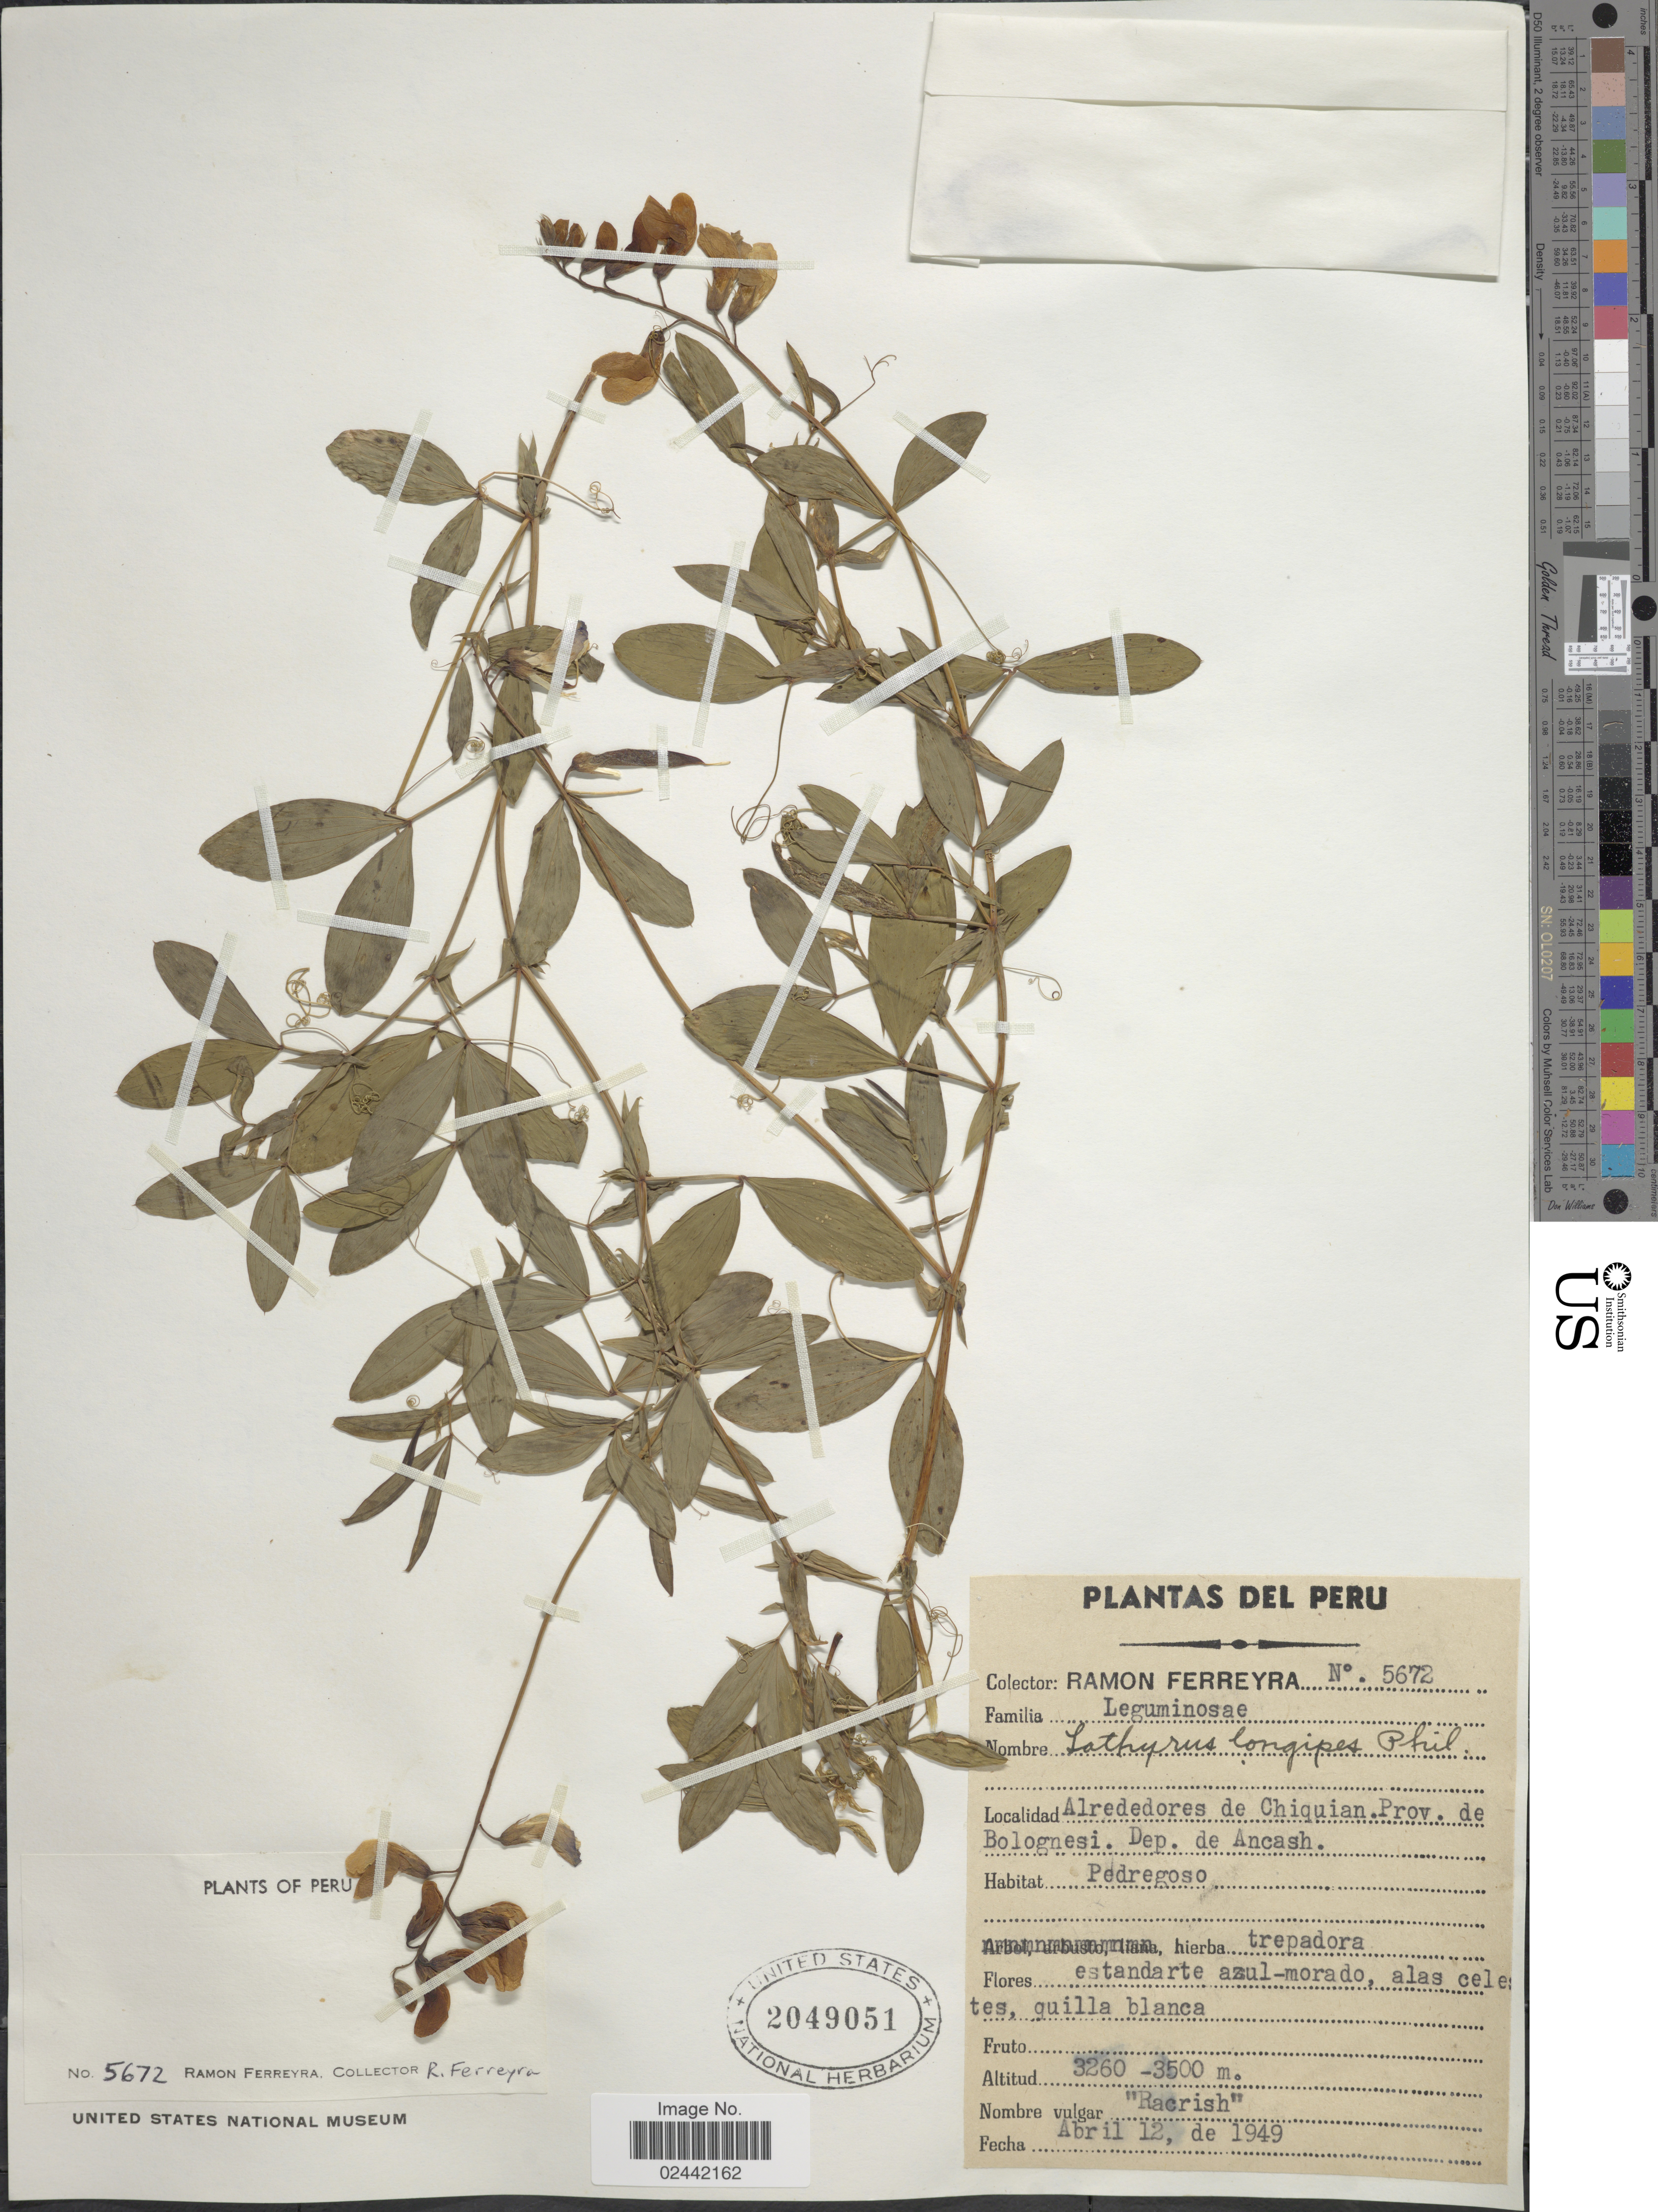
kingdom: Plantae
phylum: Tracheophyta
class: Magnoliopsida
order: Fabales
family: Fabaceae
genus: Lathyrus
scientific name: Lathyrus longipes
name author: Phil.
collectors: R. A. Ferreyra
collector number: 5672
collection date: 1949-04-12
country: Peru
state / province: Ancash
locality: Alrededores de Chiquian. Prov. de Bolognesi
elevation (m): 3260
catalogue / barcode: US 2049051